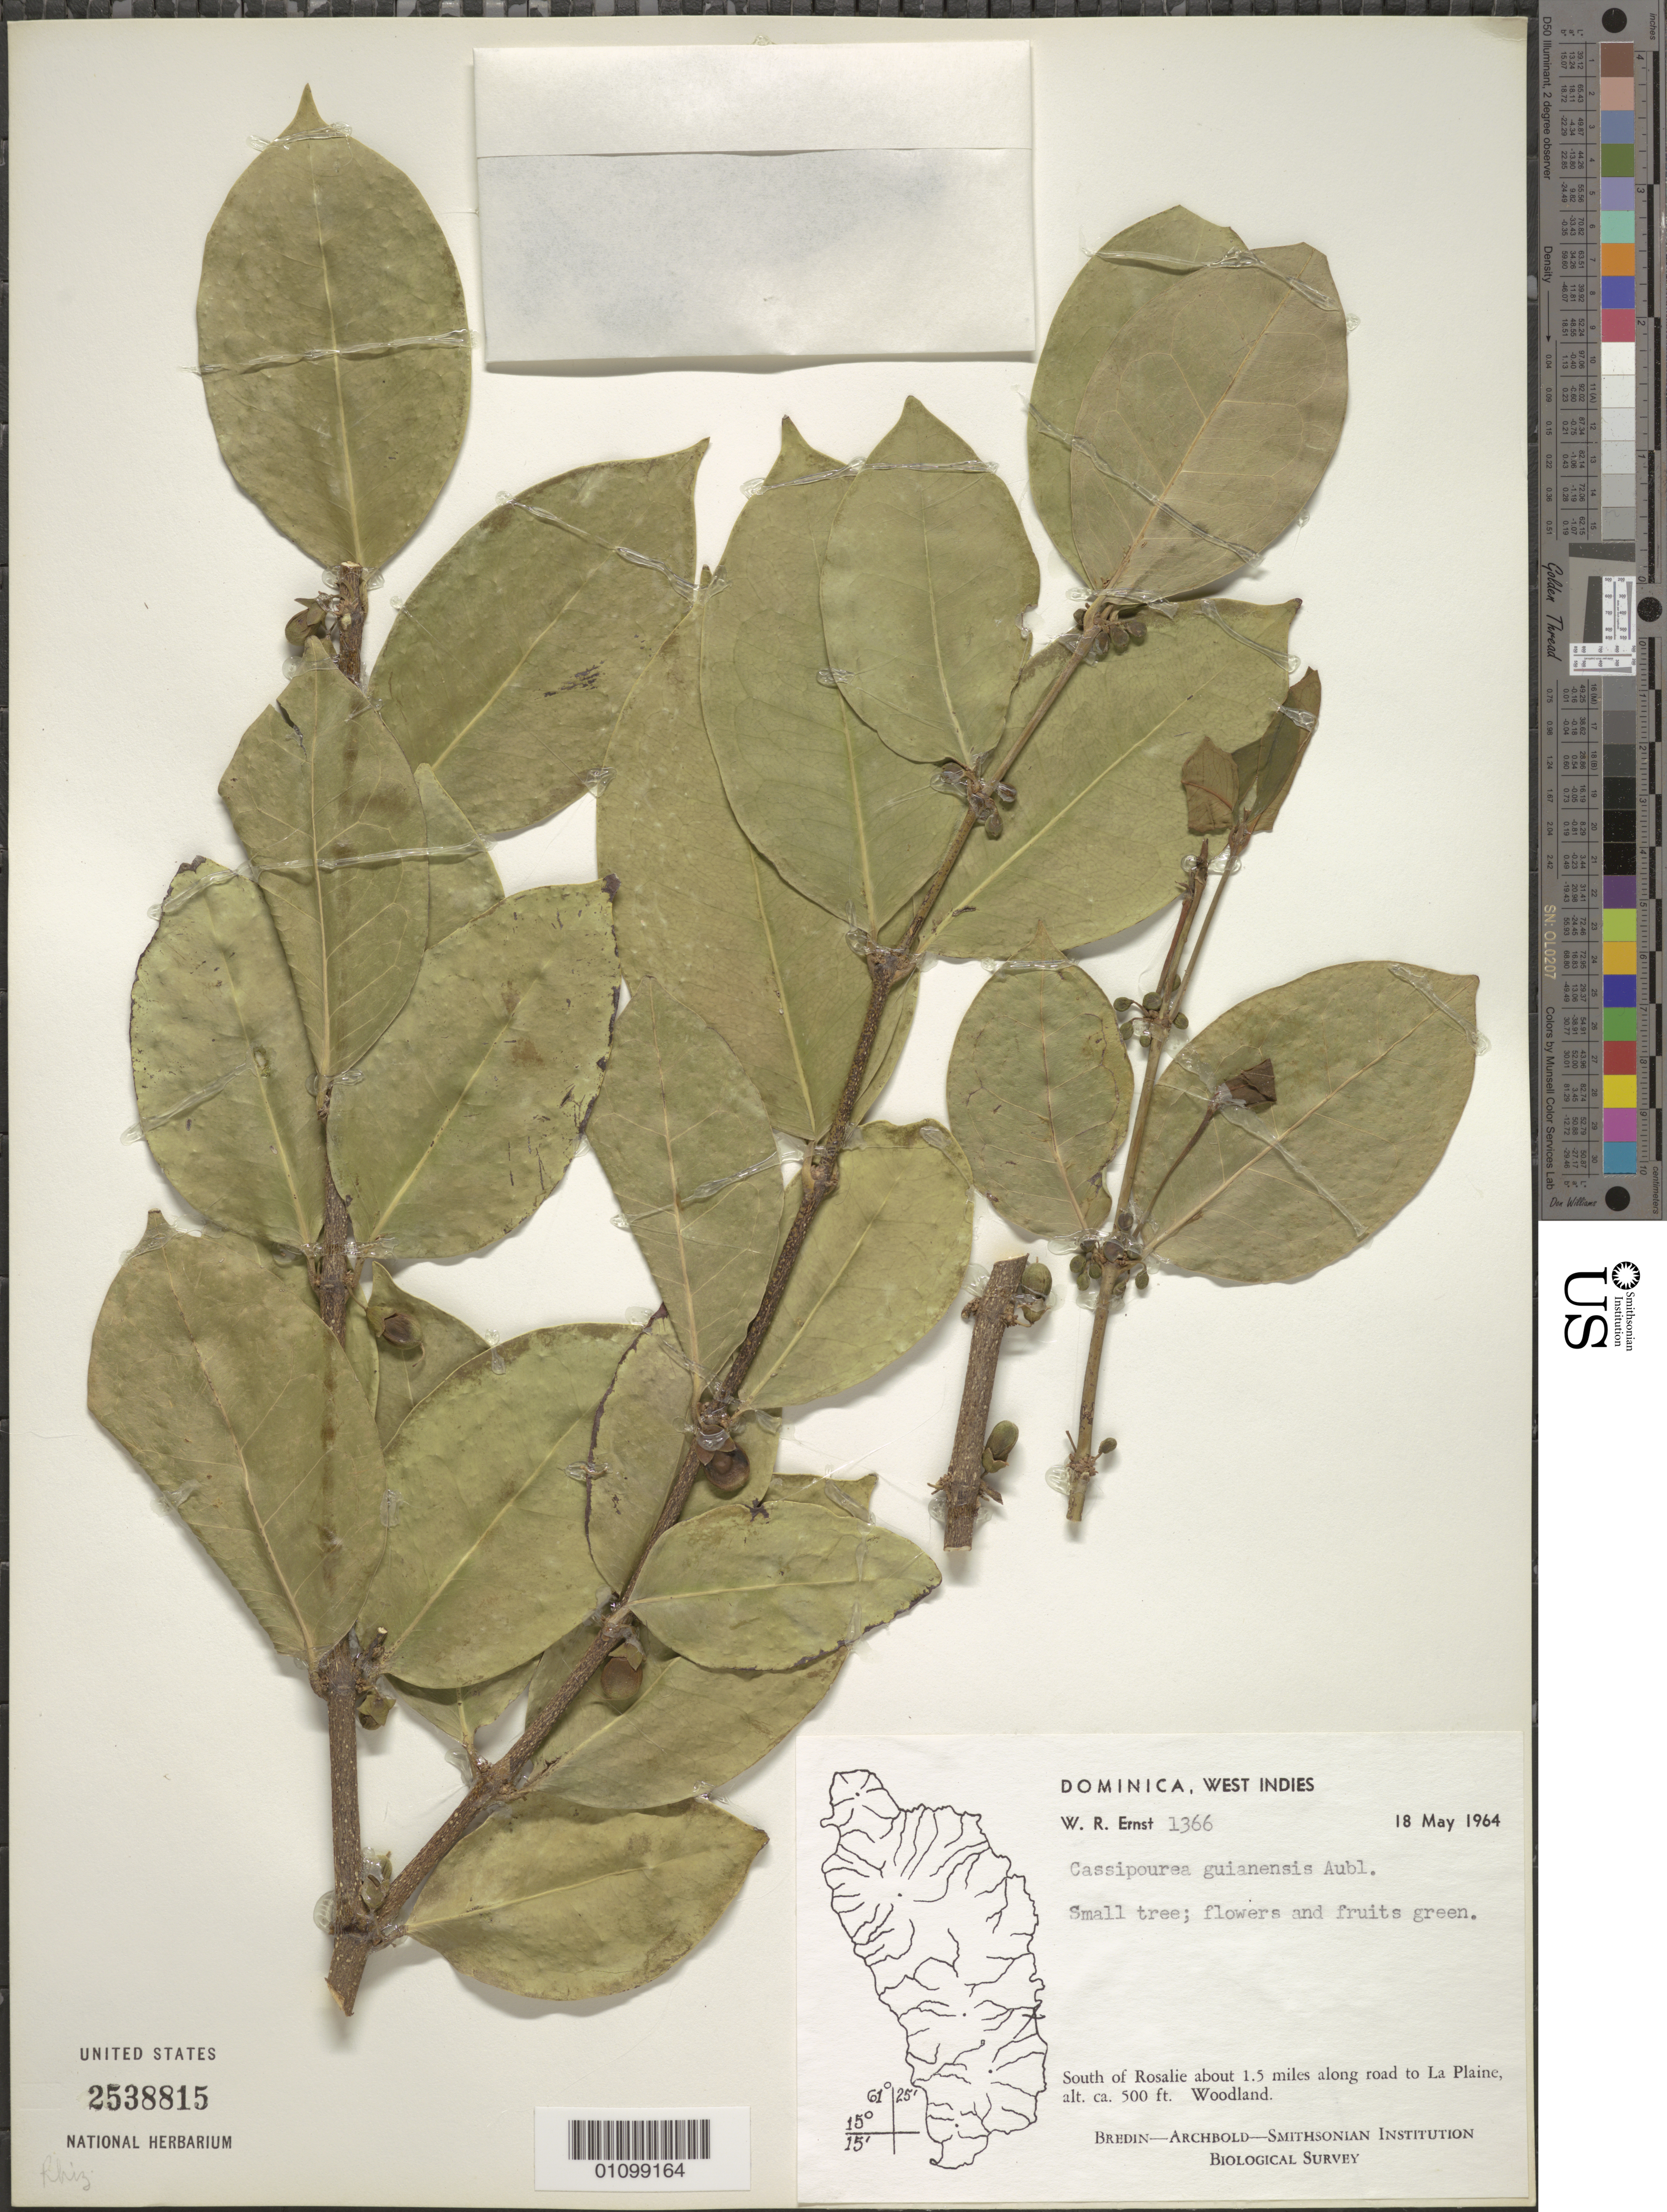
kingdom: Plantae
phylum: Tracheophyta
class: Magnoliopsida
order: Malpighiales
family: Rhizophoraceae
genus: Cassipourea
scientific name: Cassipourea guianensis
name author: Aubl.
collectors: W. R. Ernst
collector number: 1366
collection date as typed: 18 May 1964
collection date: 1964-05-18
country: Dominica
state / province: St. David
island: Dominica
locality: S of Rosalie about 2.5 miles along road to La Plaine. Woodland.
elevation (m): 152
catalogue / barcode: US 2538815